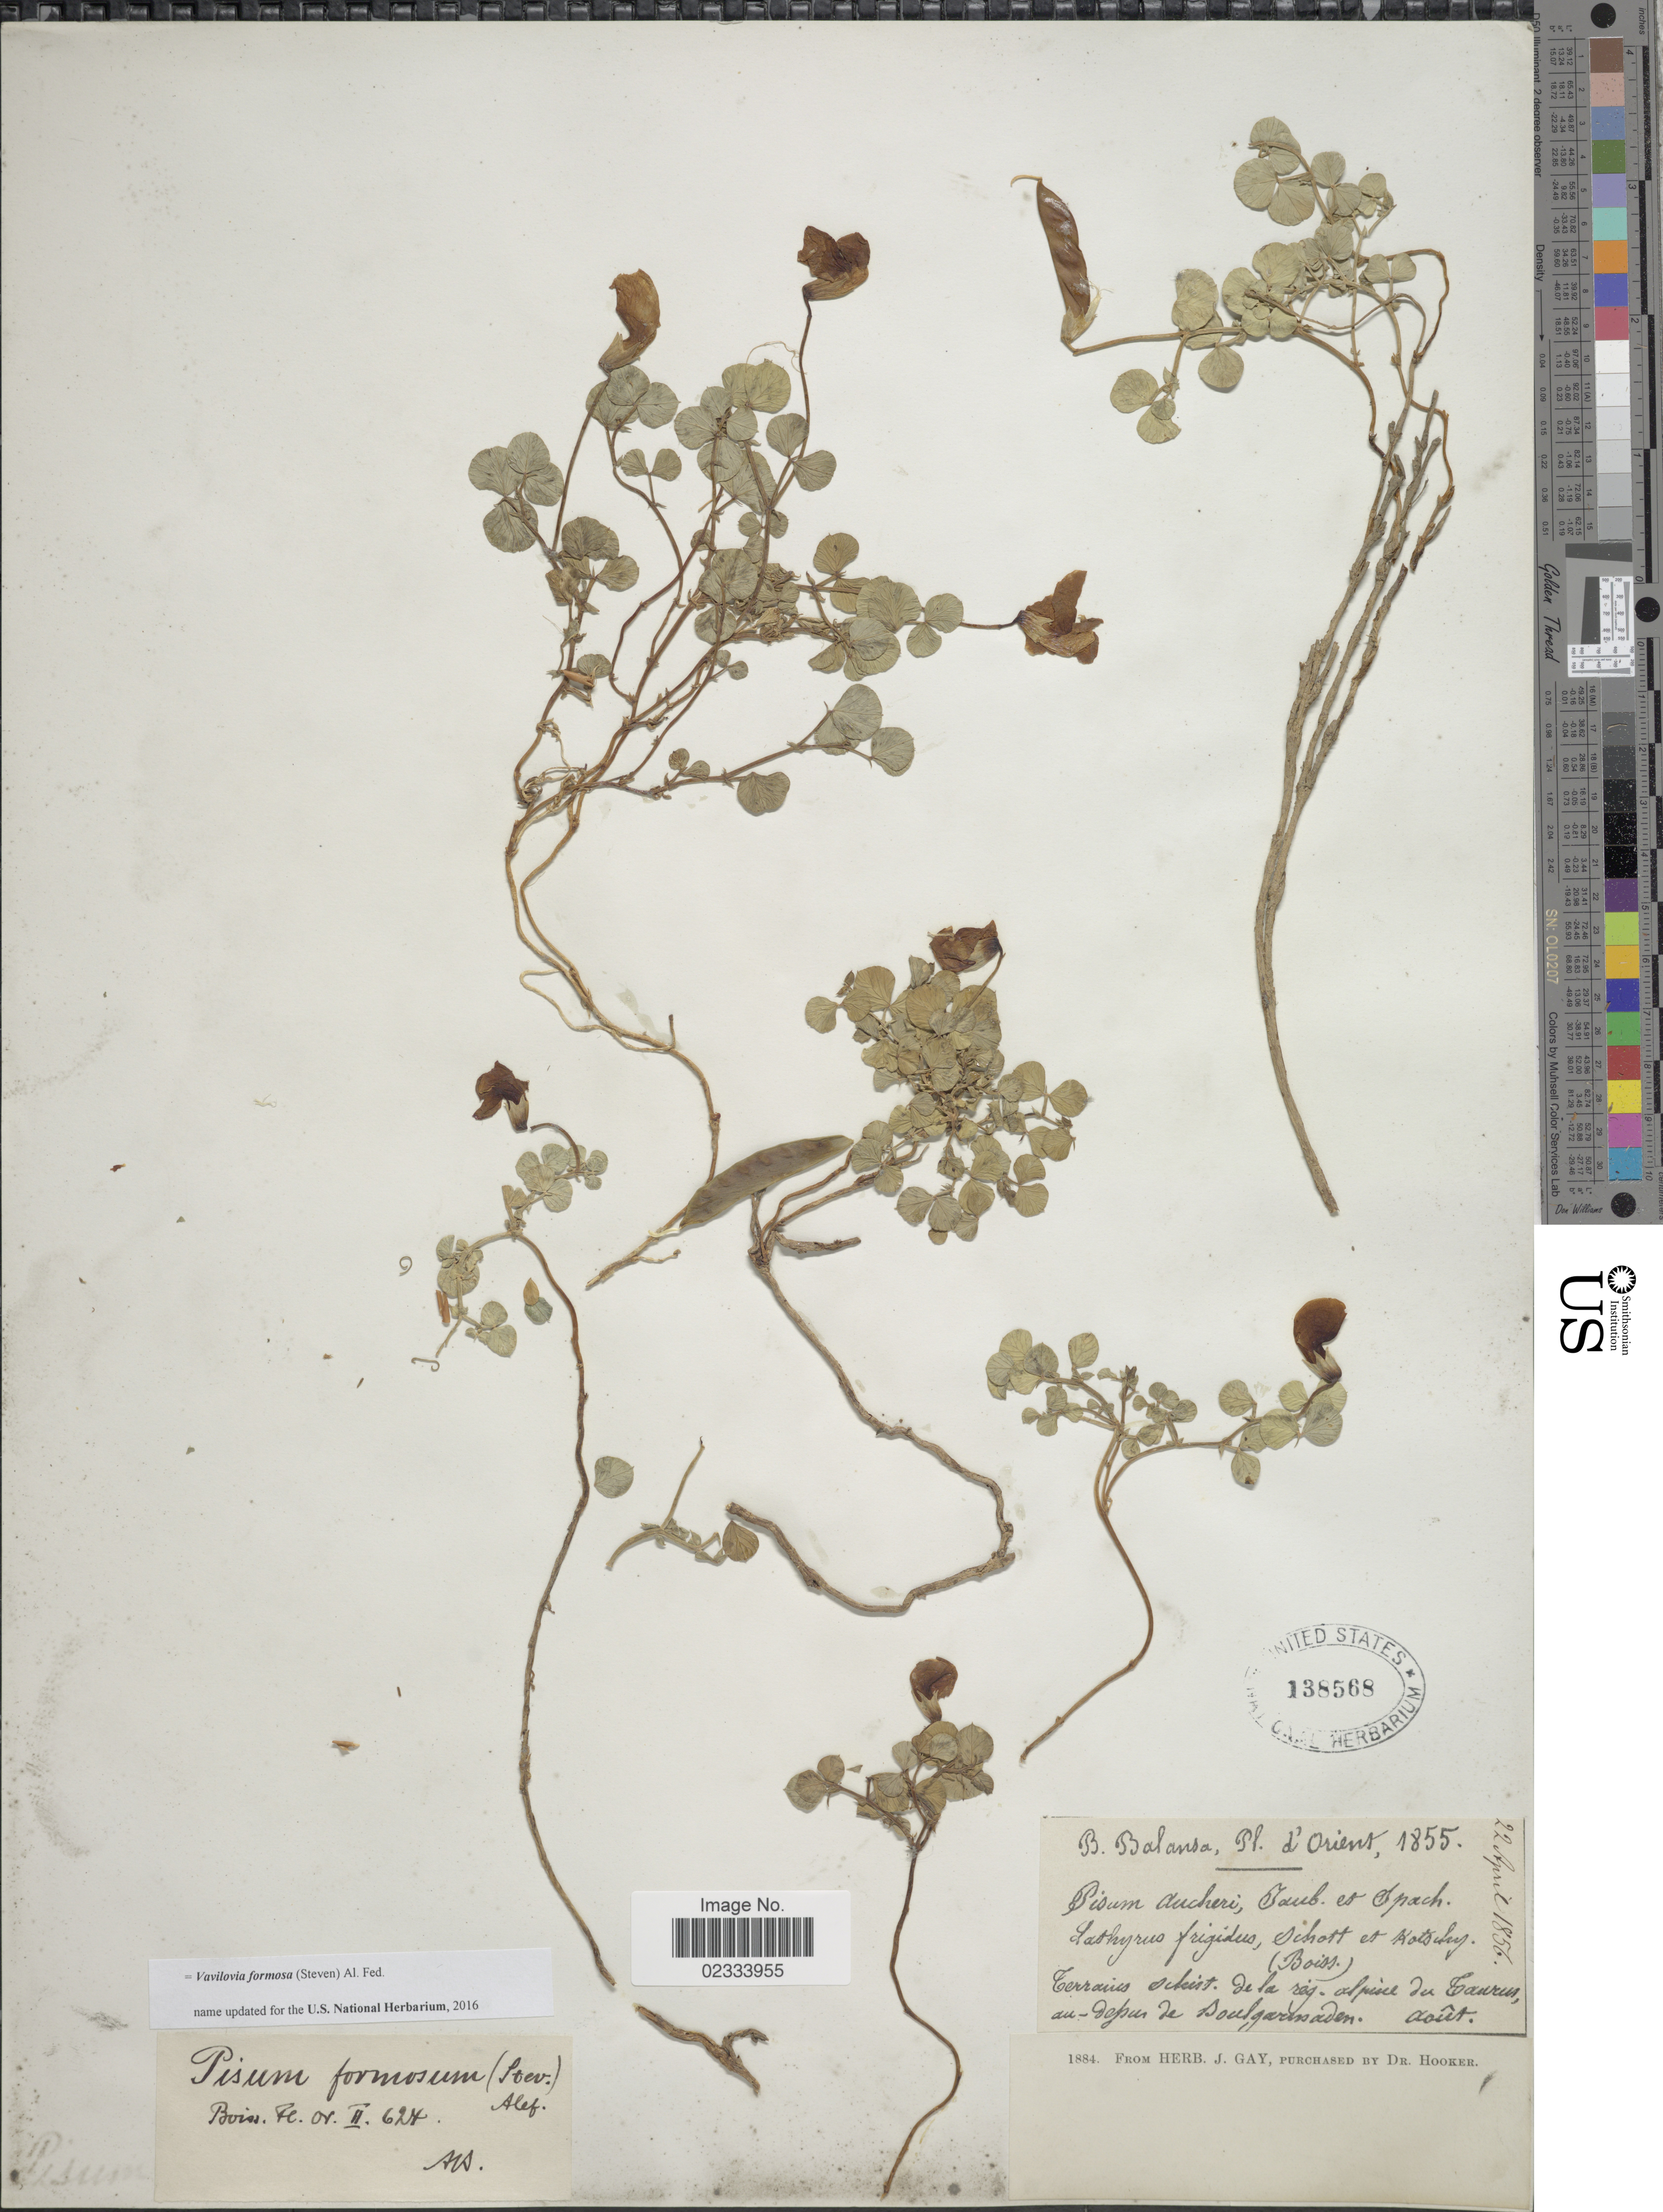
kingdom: Plantae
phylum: Tracheophyta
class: Magnoliopsida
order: Fabales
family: Fabaceae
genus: Vavilovia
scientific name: Vavilovia formosa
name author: (Steven) Al. Fed.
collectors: B. Balansa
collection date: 1855-08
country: Turkey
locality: D'Orient, Terrains schist, de la reg. alpine du Taurus, au-depur de Boulgarenaden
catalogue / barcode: US 138568